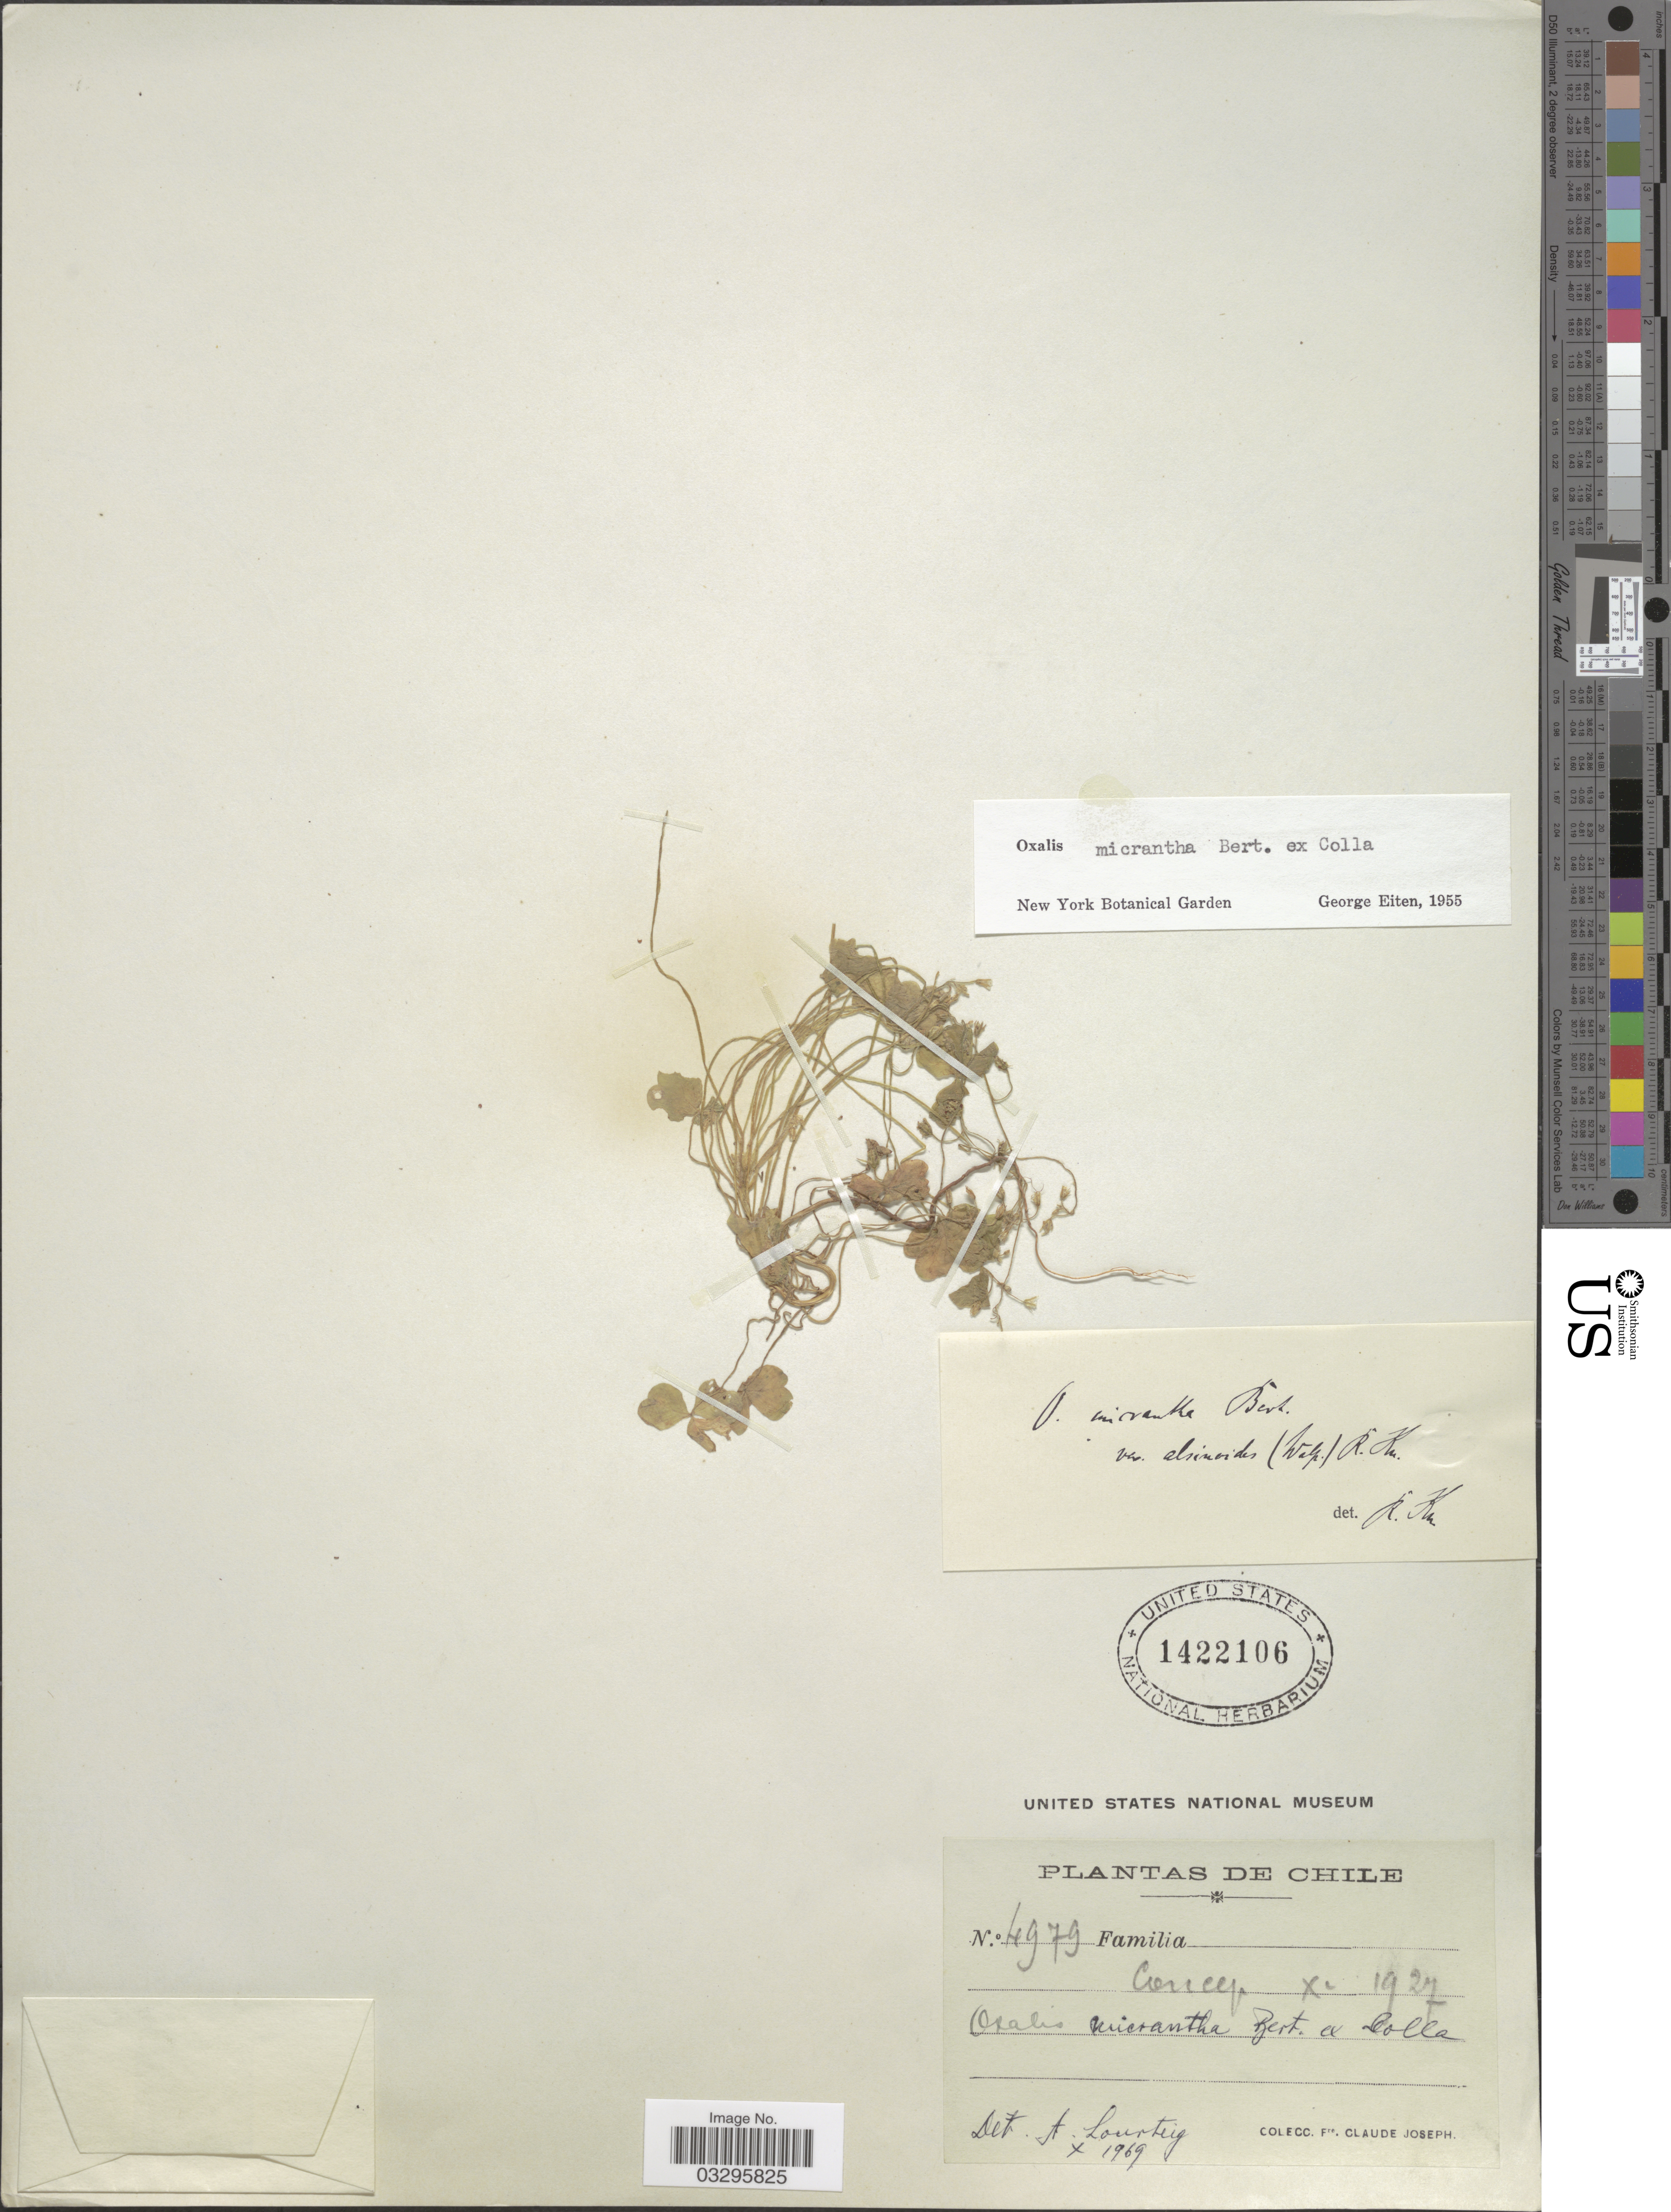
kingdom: Plantae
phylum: Tracheophyta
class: Magnoliopsida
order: Oxalidales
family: Oxalidaceae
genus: Oxalis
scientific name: Oxalis micrantha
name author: Bertero ex Savi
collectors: Bro. Claude-Joseph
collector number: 4979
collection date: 1927-11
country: Chile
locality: Concep.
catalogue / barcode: US 1422106